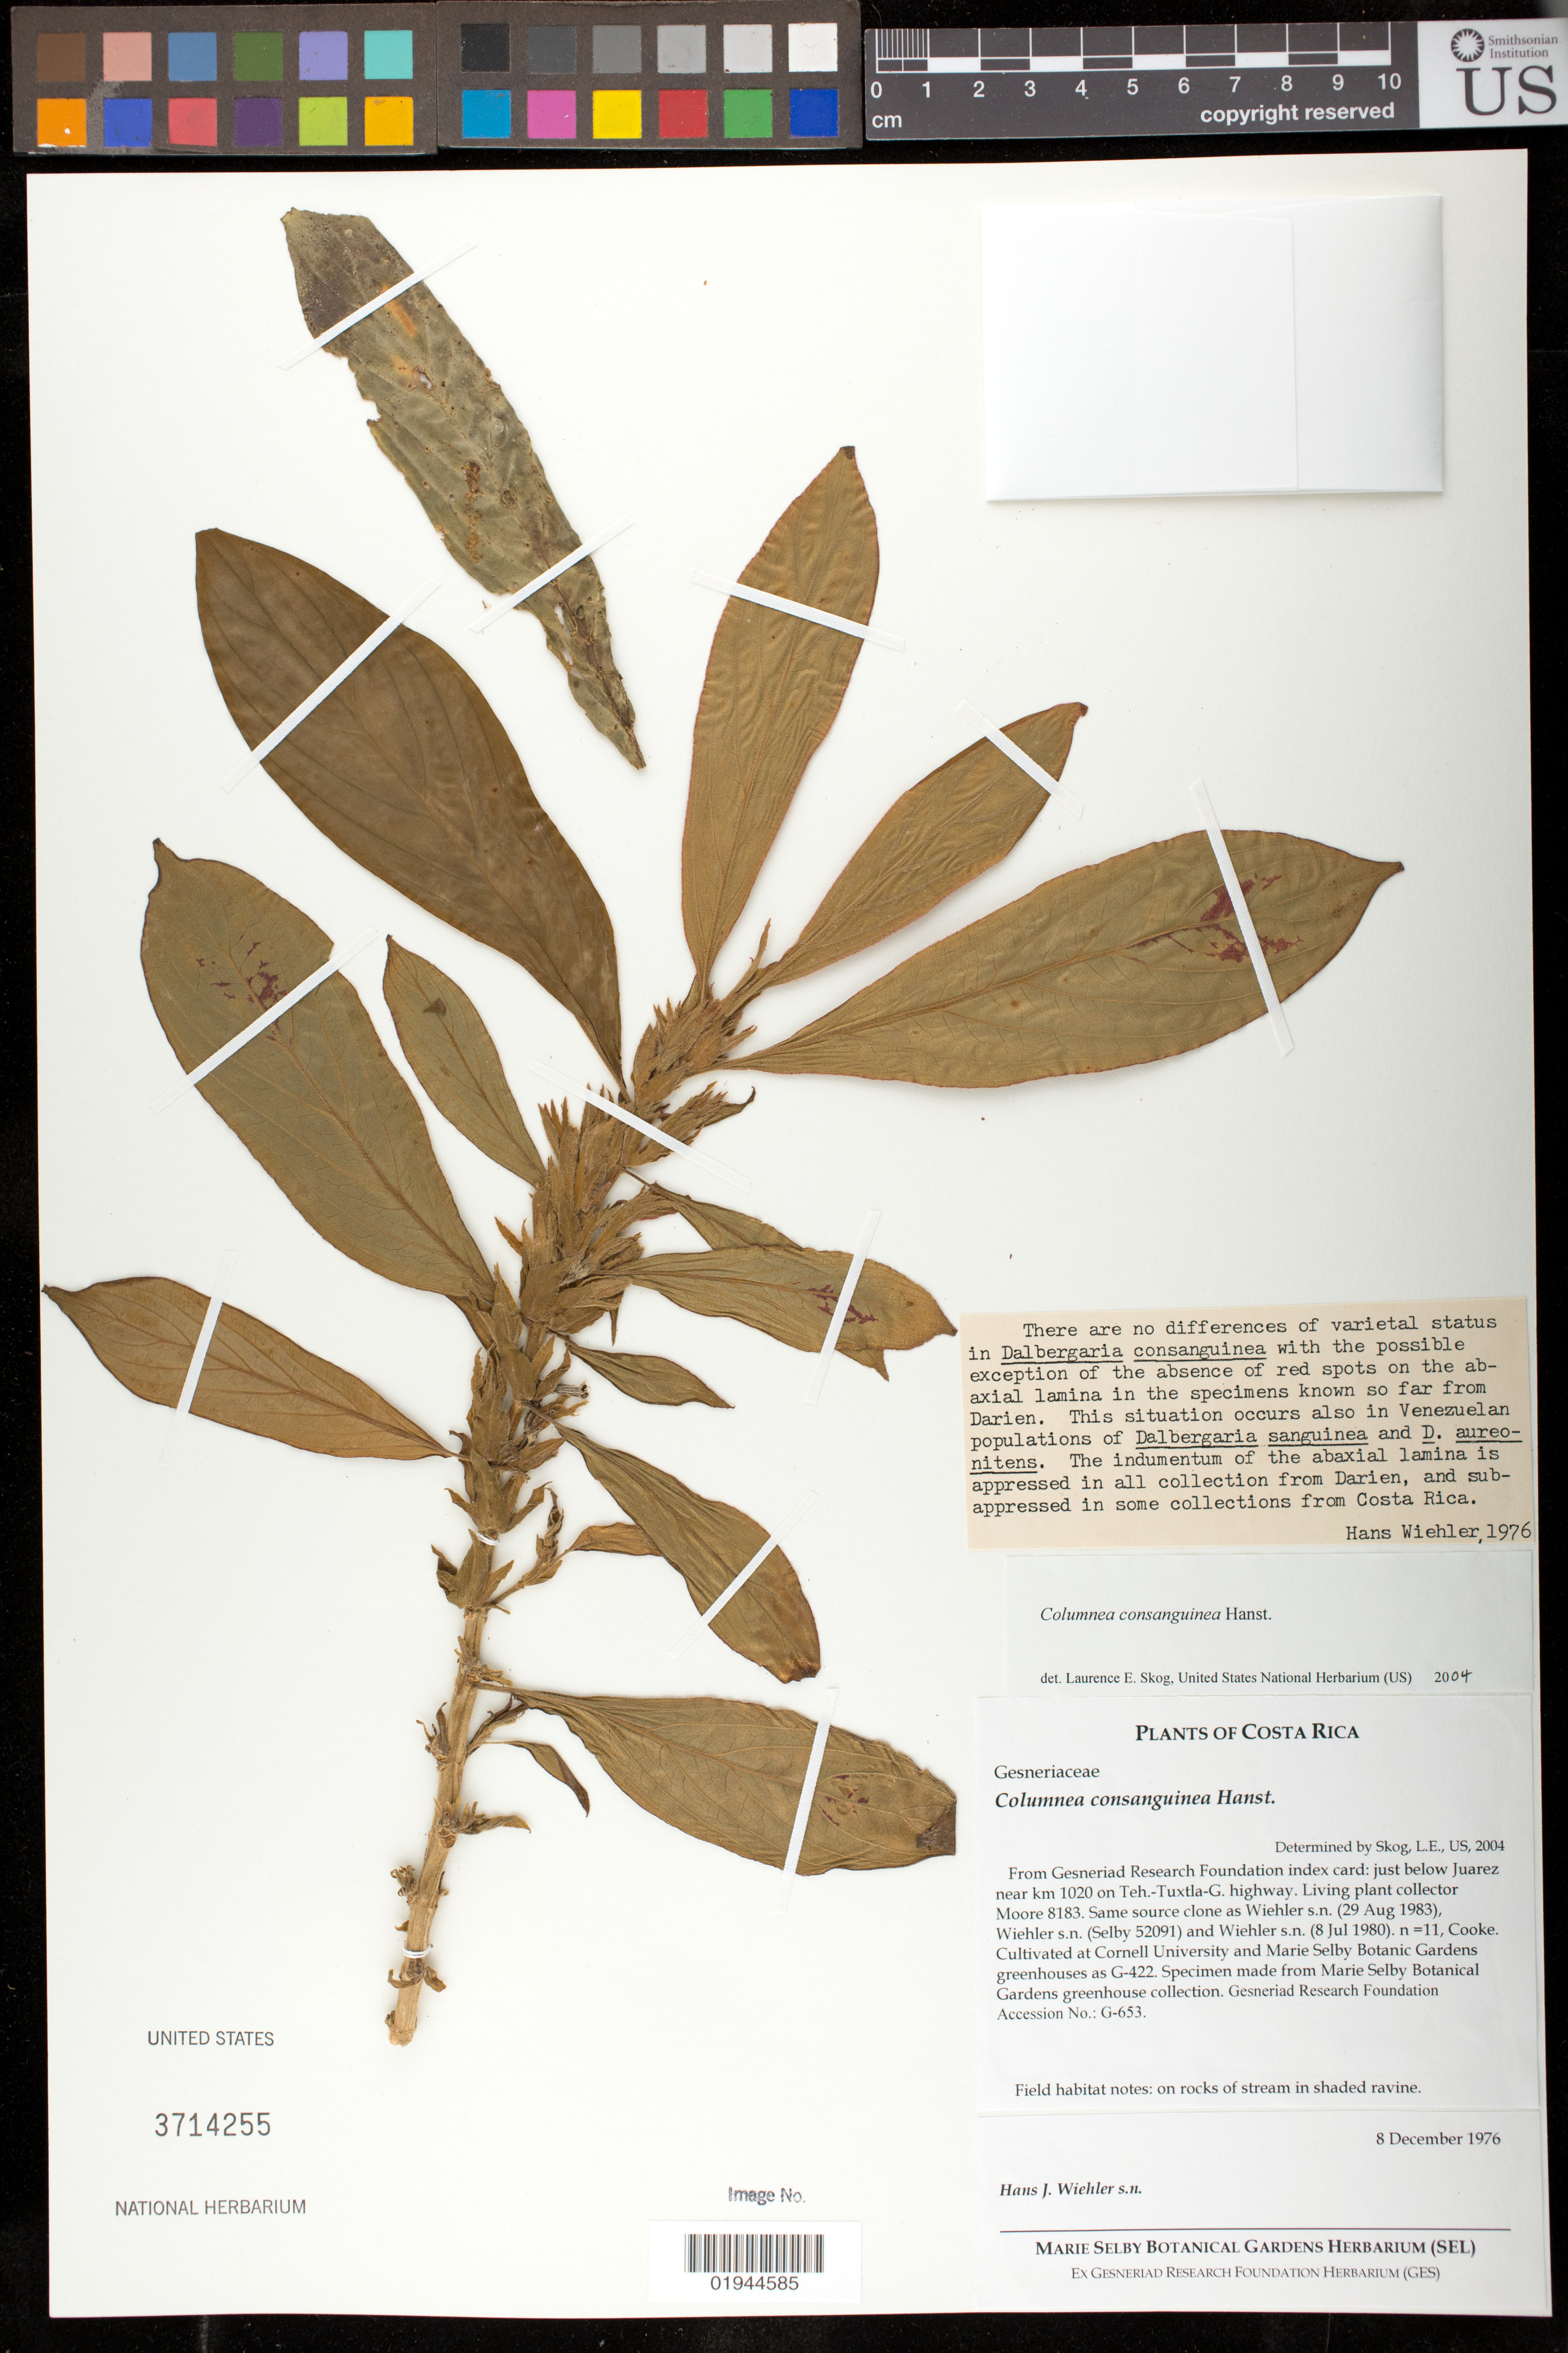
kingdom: Plantae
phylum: Tracheophyta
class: Magnoliopsida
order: Lamiales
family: Gesneriaceae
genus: Columnea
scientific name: Columnea consanguinea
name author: Hanst.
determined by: Skog, Laurence E.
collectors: H. J. Wiehler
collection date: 1976-12-08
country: United States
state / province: Florida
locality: Marie Selby Botanical Gardens greenhouse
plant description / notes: Just below Juarez near km 1020 on Teh.-Tuxtla-G. highway. Living plant collector Moore 8183. Same source clone as Wiehler s.n. (29 Aug 1983), Wiehler s.n. (Selby 52091) and Wiehler s.n. (08 Jul 1980). n=11, Cooke. Cultivated at Cornell University and Marie Selby Botanical Gardens greenhouses as G-422.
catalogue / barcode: US 3714255